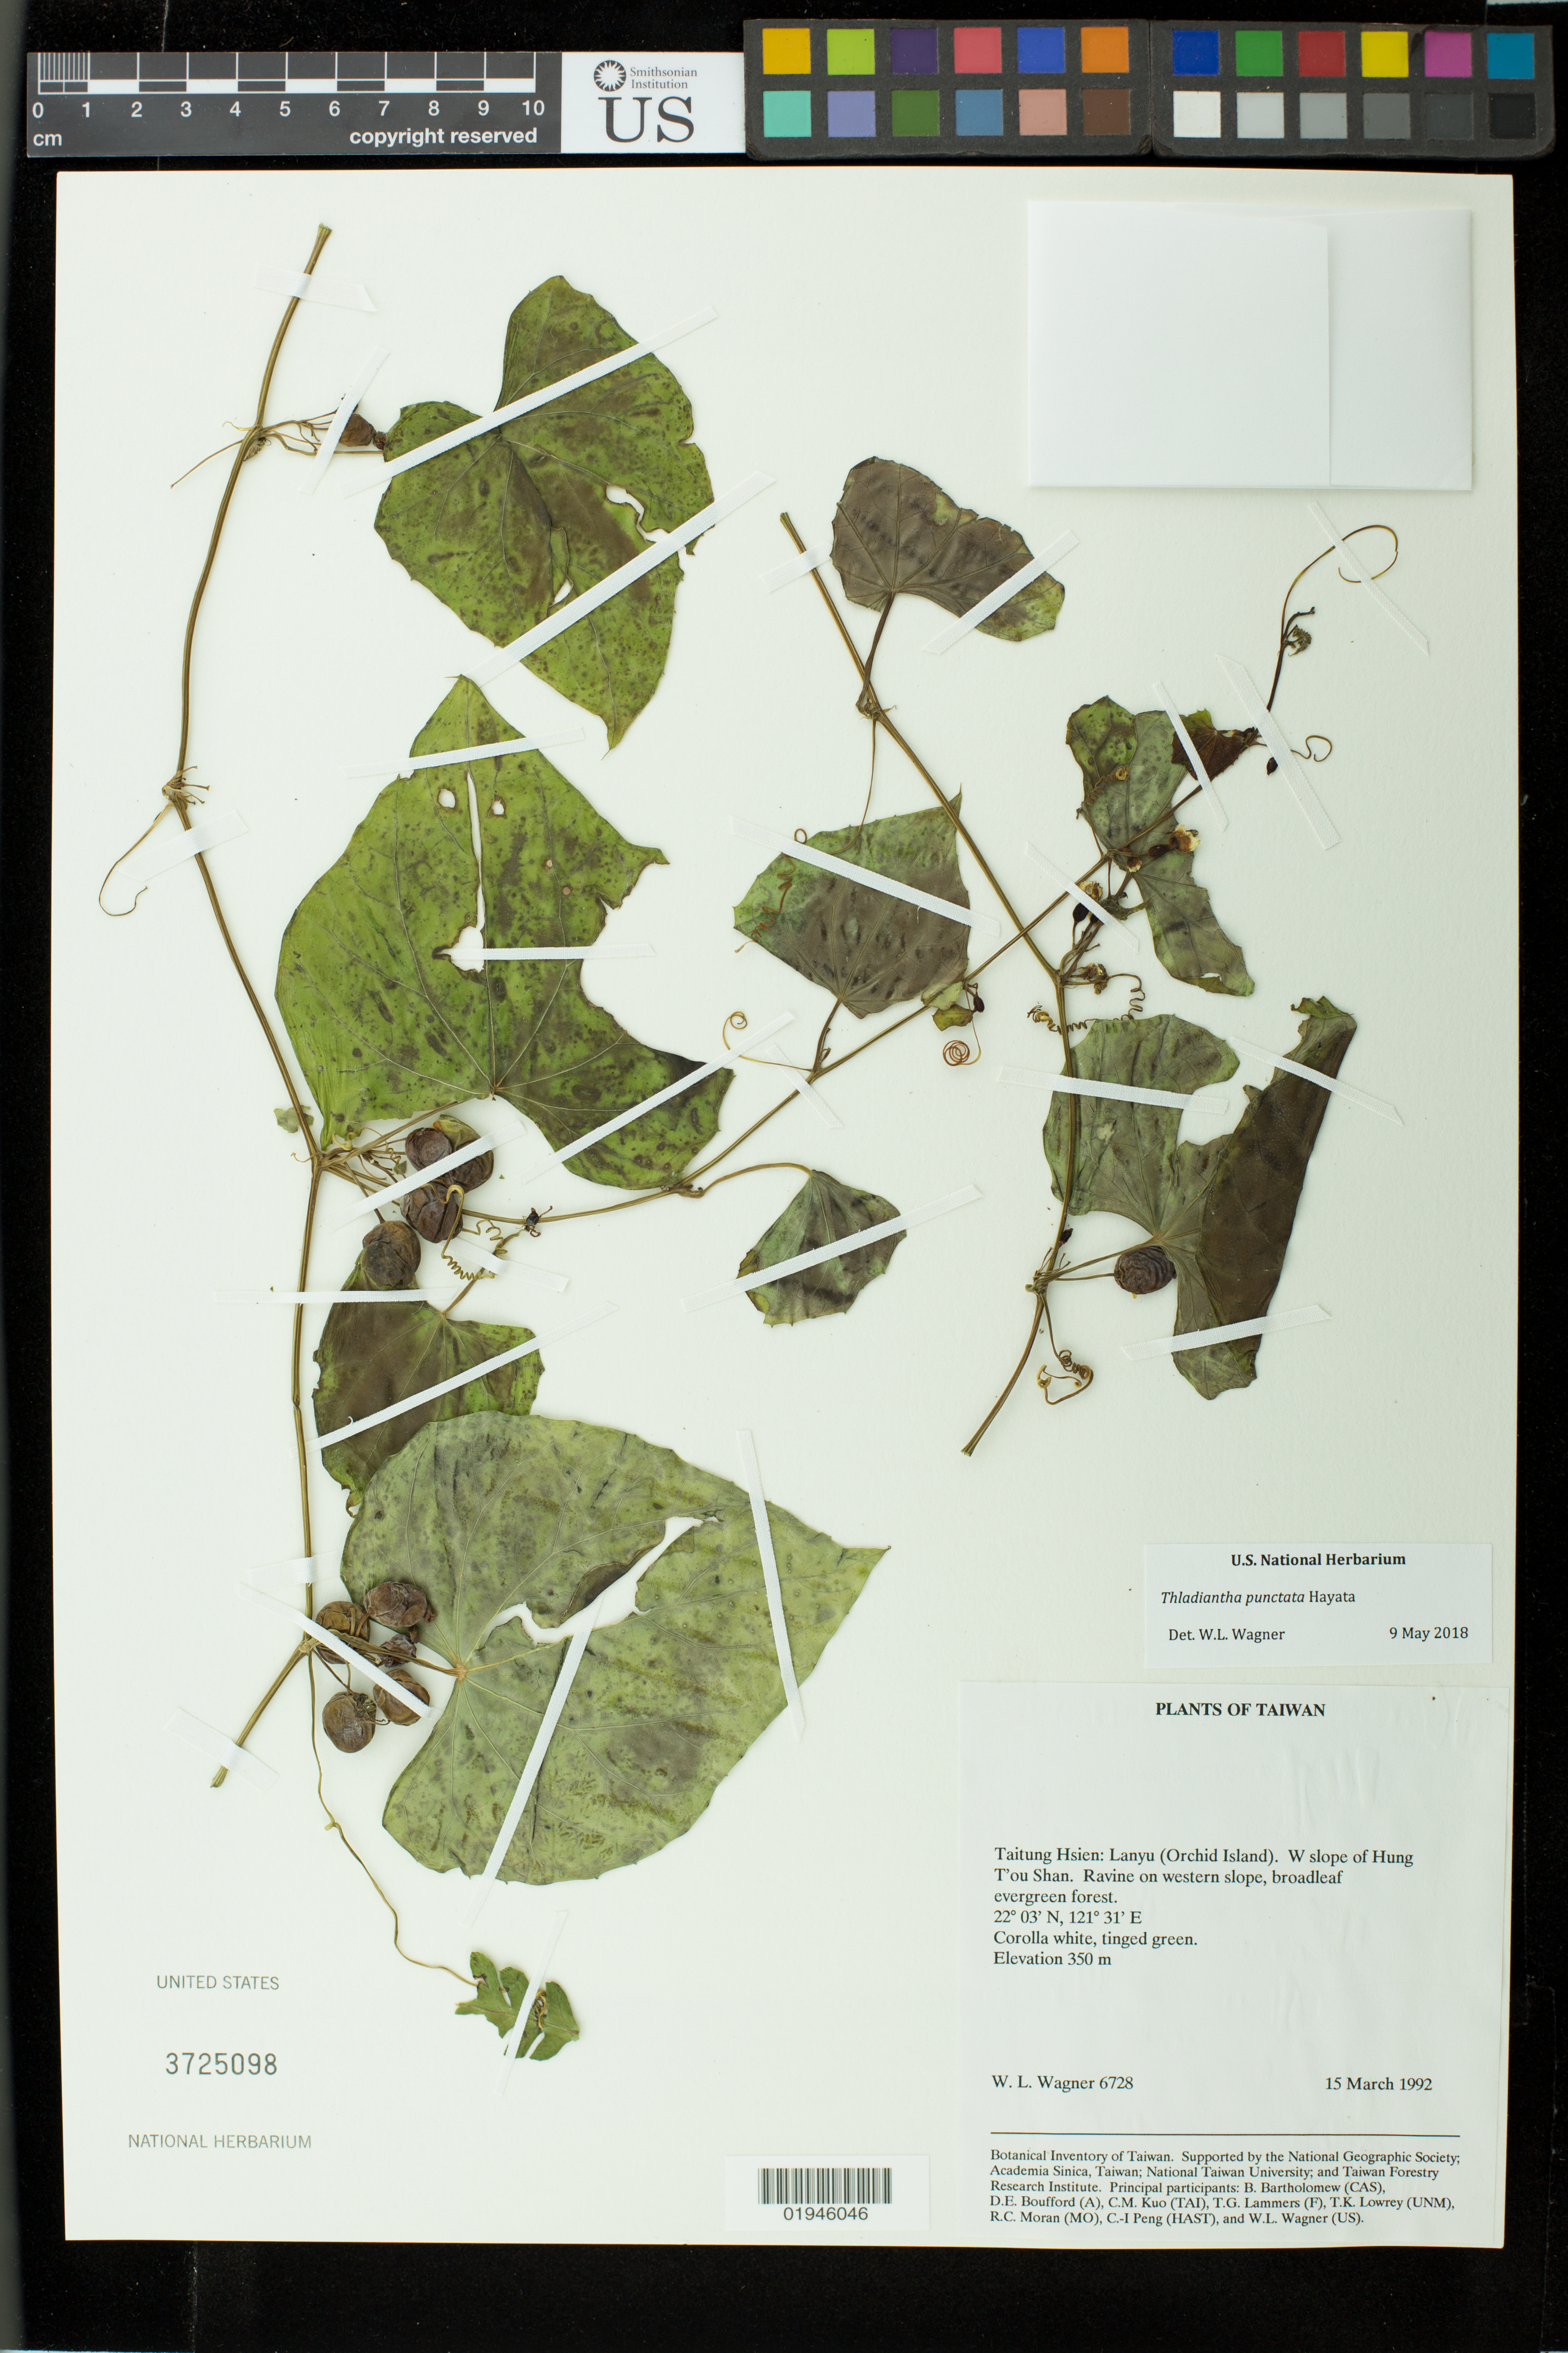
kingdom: Plantae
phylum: Tracheophyta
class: Magnoliopsida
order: Cucurbitales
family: Cucurbitaceae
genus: Thladiantha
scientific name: Thladiantha punctata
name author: Hayata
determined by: Wagner, W. L., (BOT), Smithsonian Institution - National Museum of Natural History (UNITED STATES)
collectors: W. L. Wagner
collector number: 6728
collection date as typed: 15 Mar 1992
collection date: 1992-03-15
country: Taiwan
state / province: Taitung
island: Lanyu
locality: Taitung Hsien: Lanyu (orchid island). W slope of Hung T'ou Shan. Ravine on western slope.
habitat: Broadleaf evergreen forest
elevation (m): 350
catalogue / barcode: US 3725098